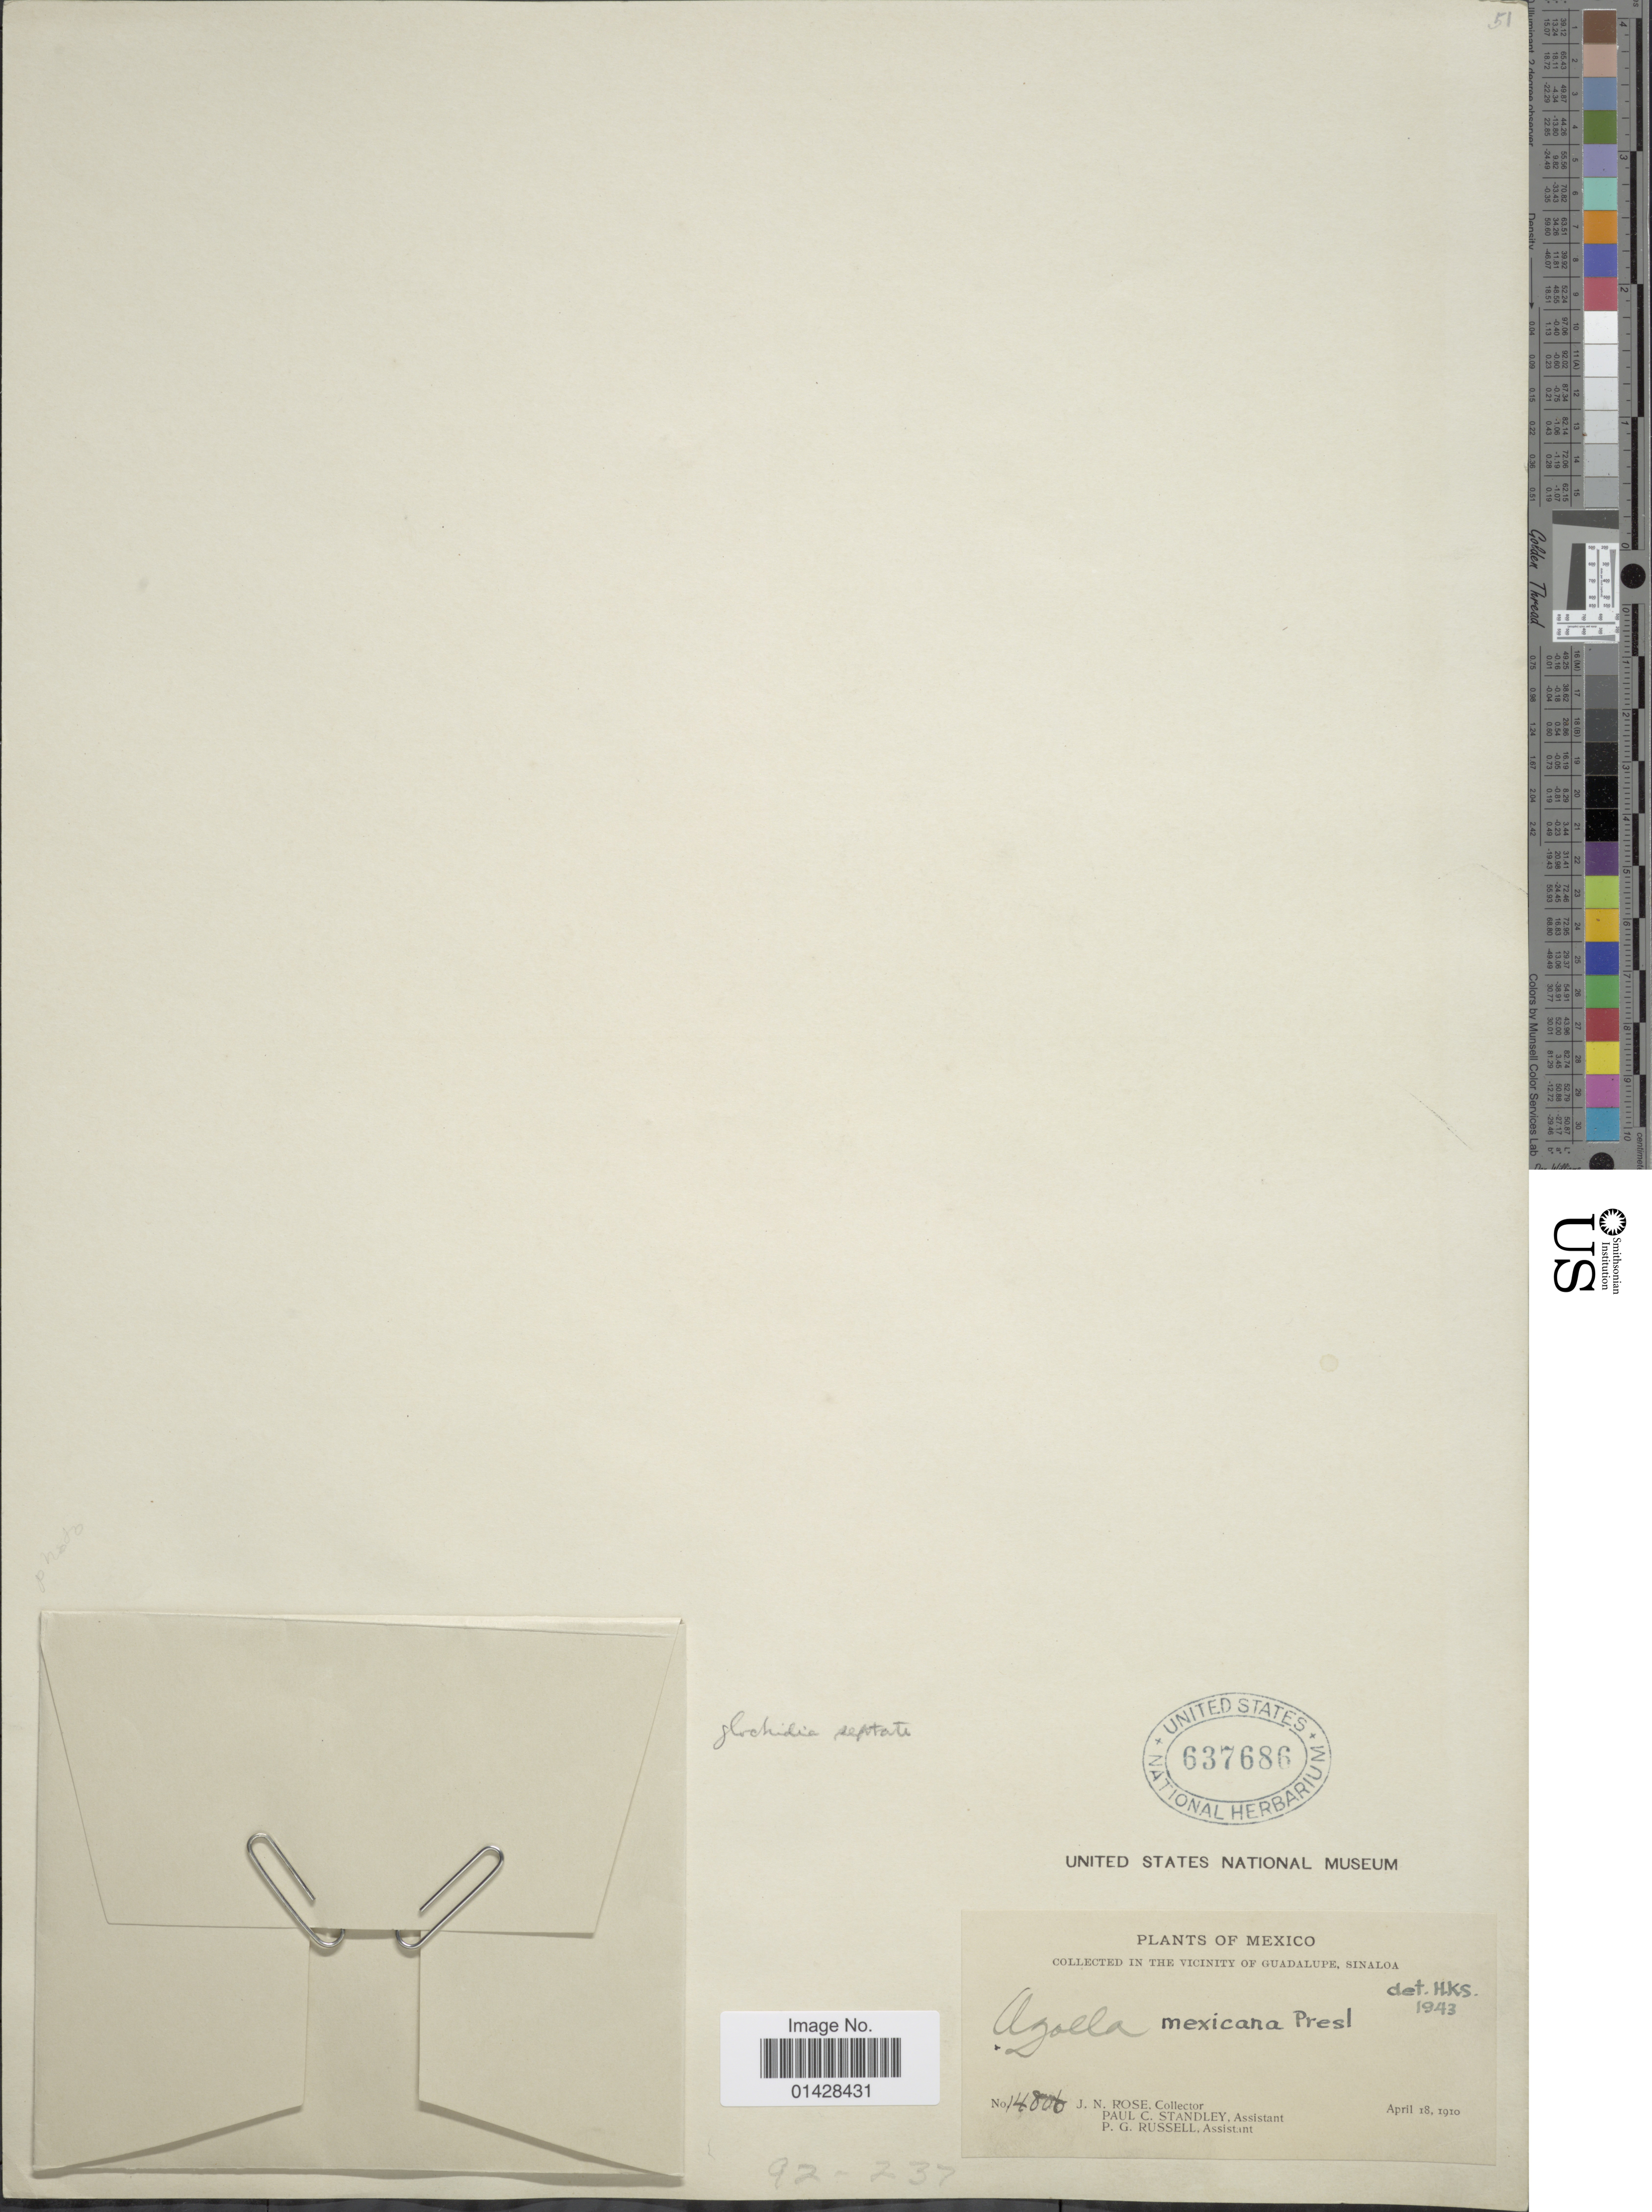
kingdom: Plantae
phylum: Tracheophyta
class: Polypodiopsida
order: Salviniales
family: Salviniaceae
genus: Azolla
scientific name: Azolla mexicana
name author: C. Presl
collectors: J. N. Rose, P. C. Standley & P. G. Russell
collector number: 14806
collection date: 1910-04-18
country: Mexico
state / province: Sinaloa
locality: In the Vicinity of Guadalupe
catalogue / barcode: US 637686